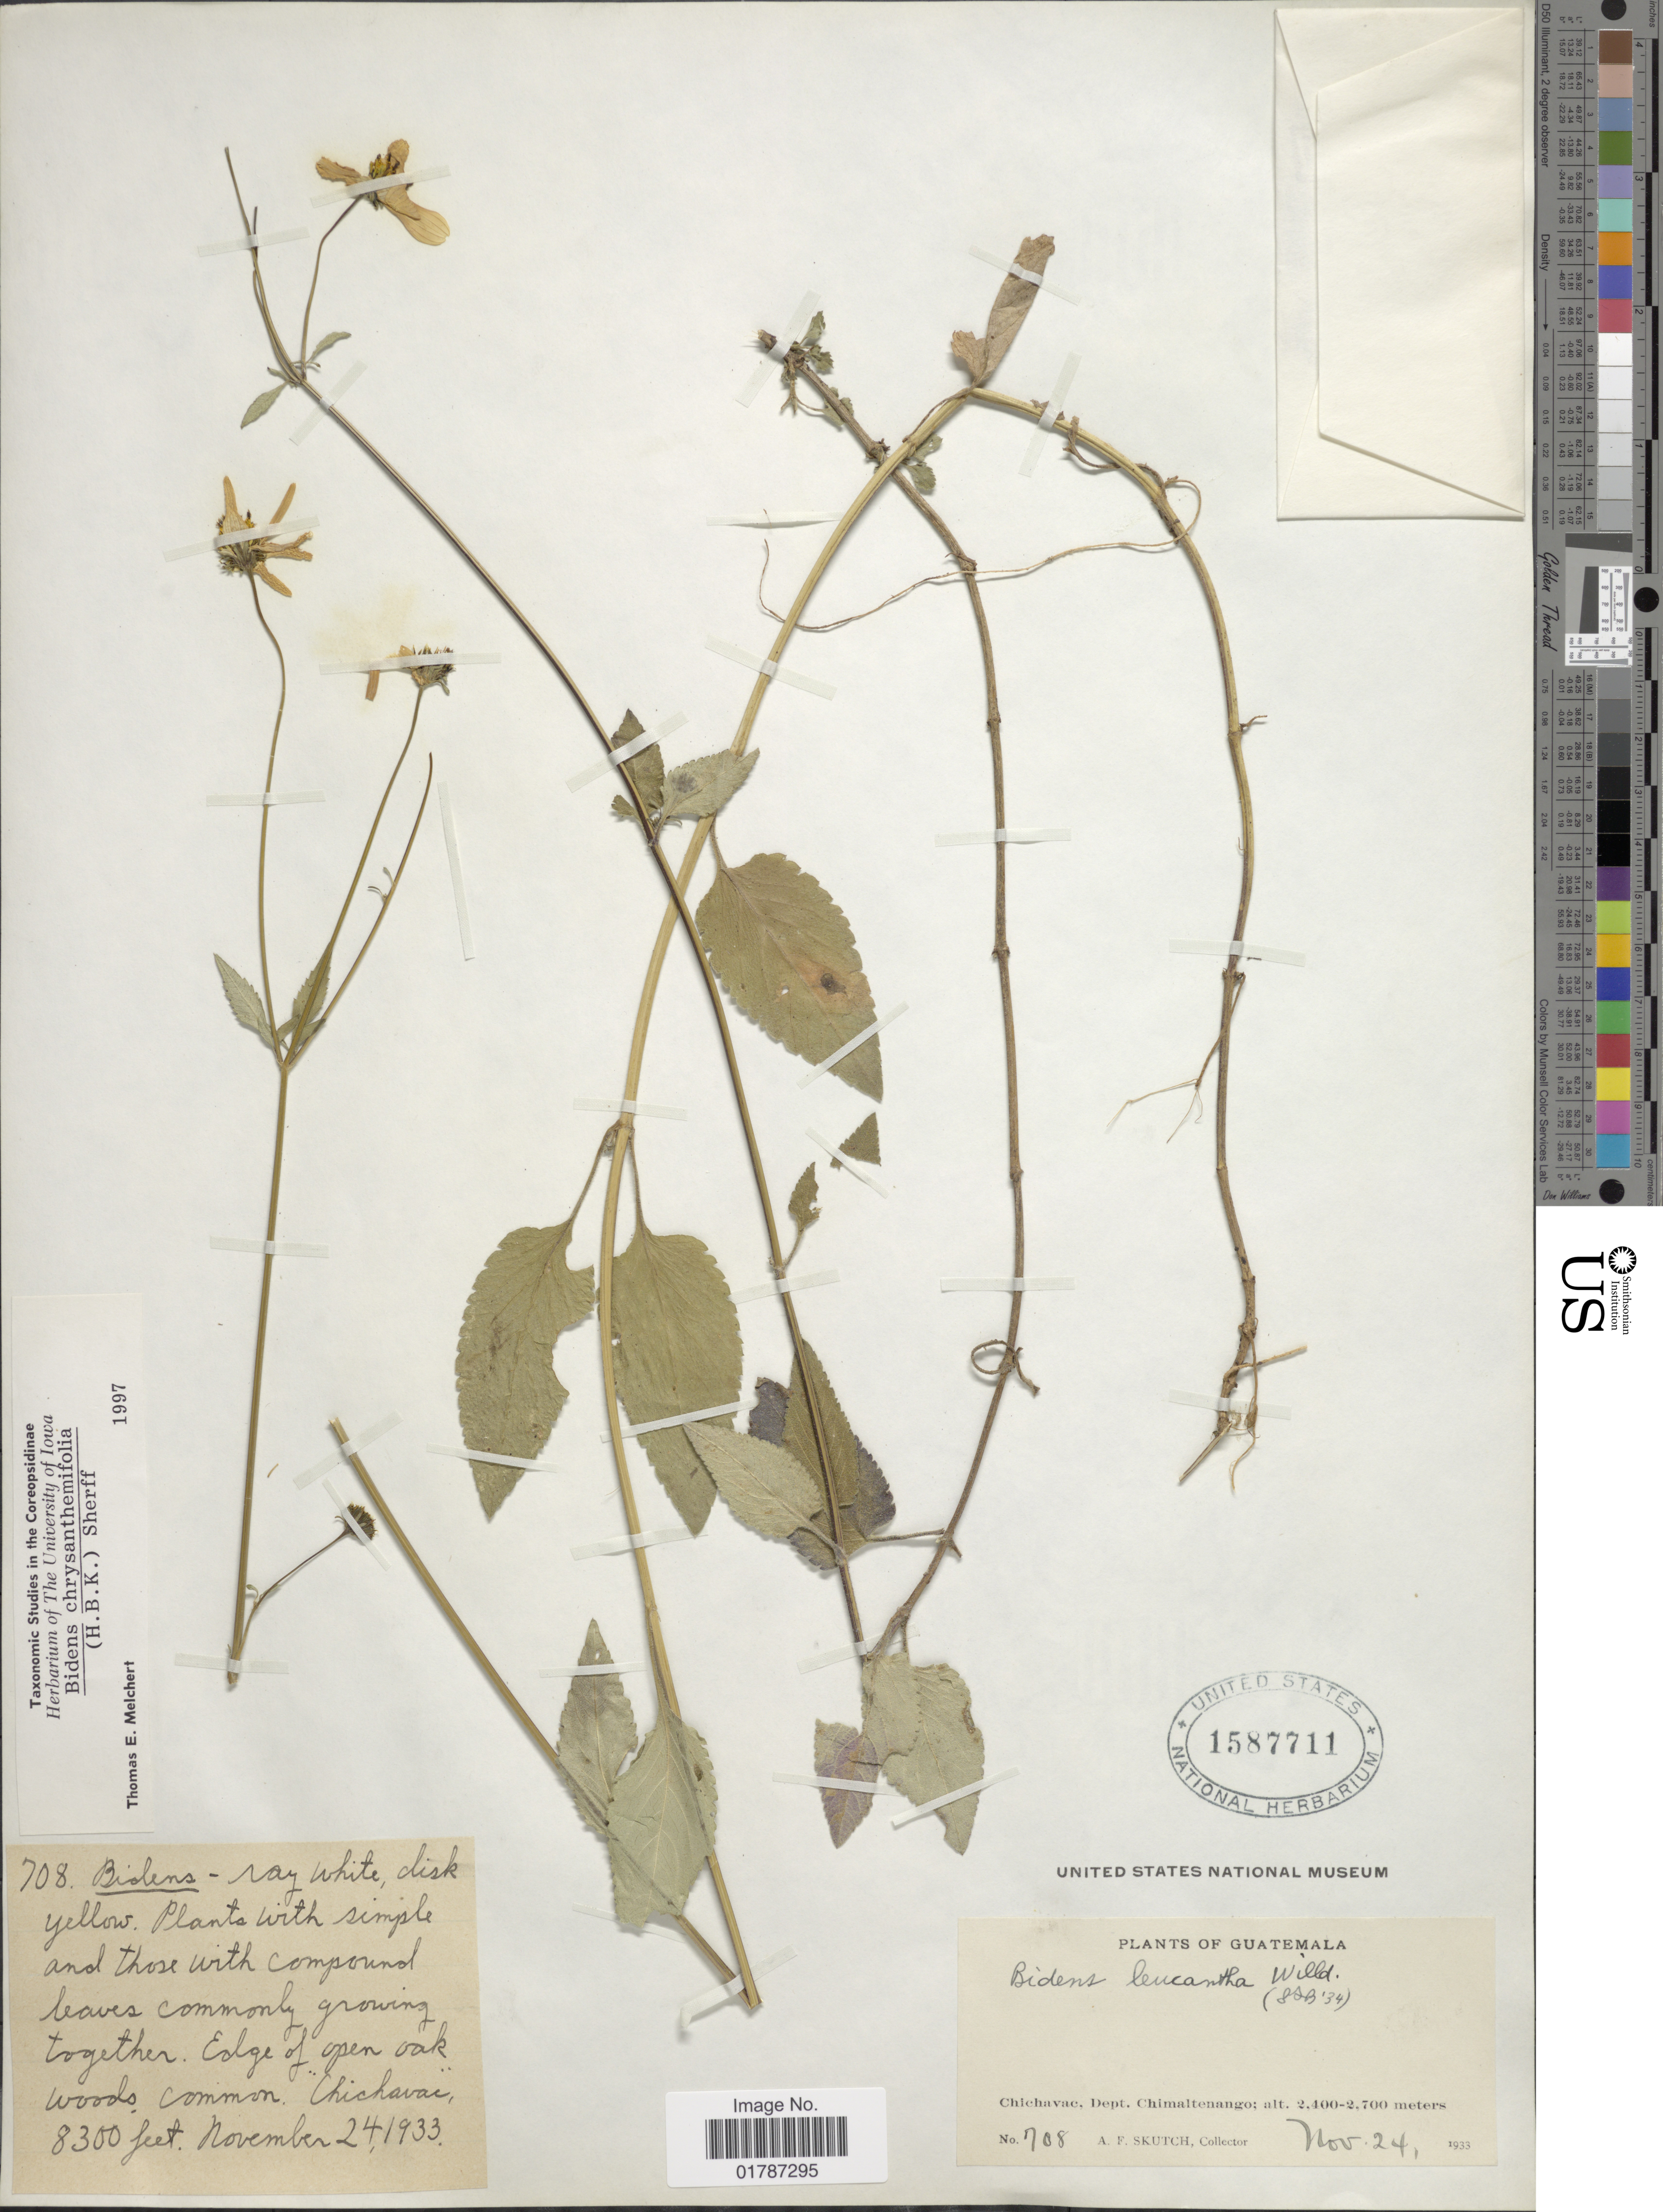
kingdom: Plantae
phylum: Tracheophyta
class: Magnoliopsida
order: Asterales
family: Asteraceae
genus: Bidens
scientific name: Bidens chrysanthemifolia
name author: (Kunth) Sherff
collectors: A. F. Skutch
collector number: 708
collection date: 1933-11-24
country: Guatemala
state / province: Chimaltenango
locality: Chicchavac, Dept. Chimaltenango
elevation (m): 2400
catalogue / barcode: US 1587711